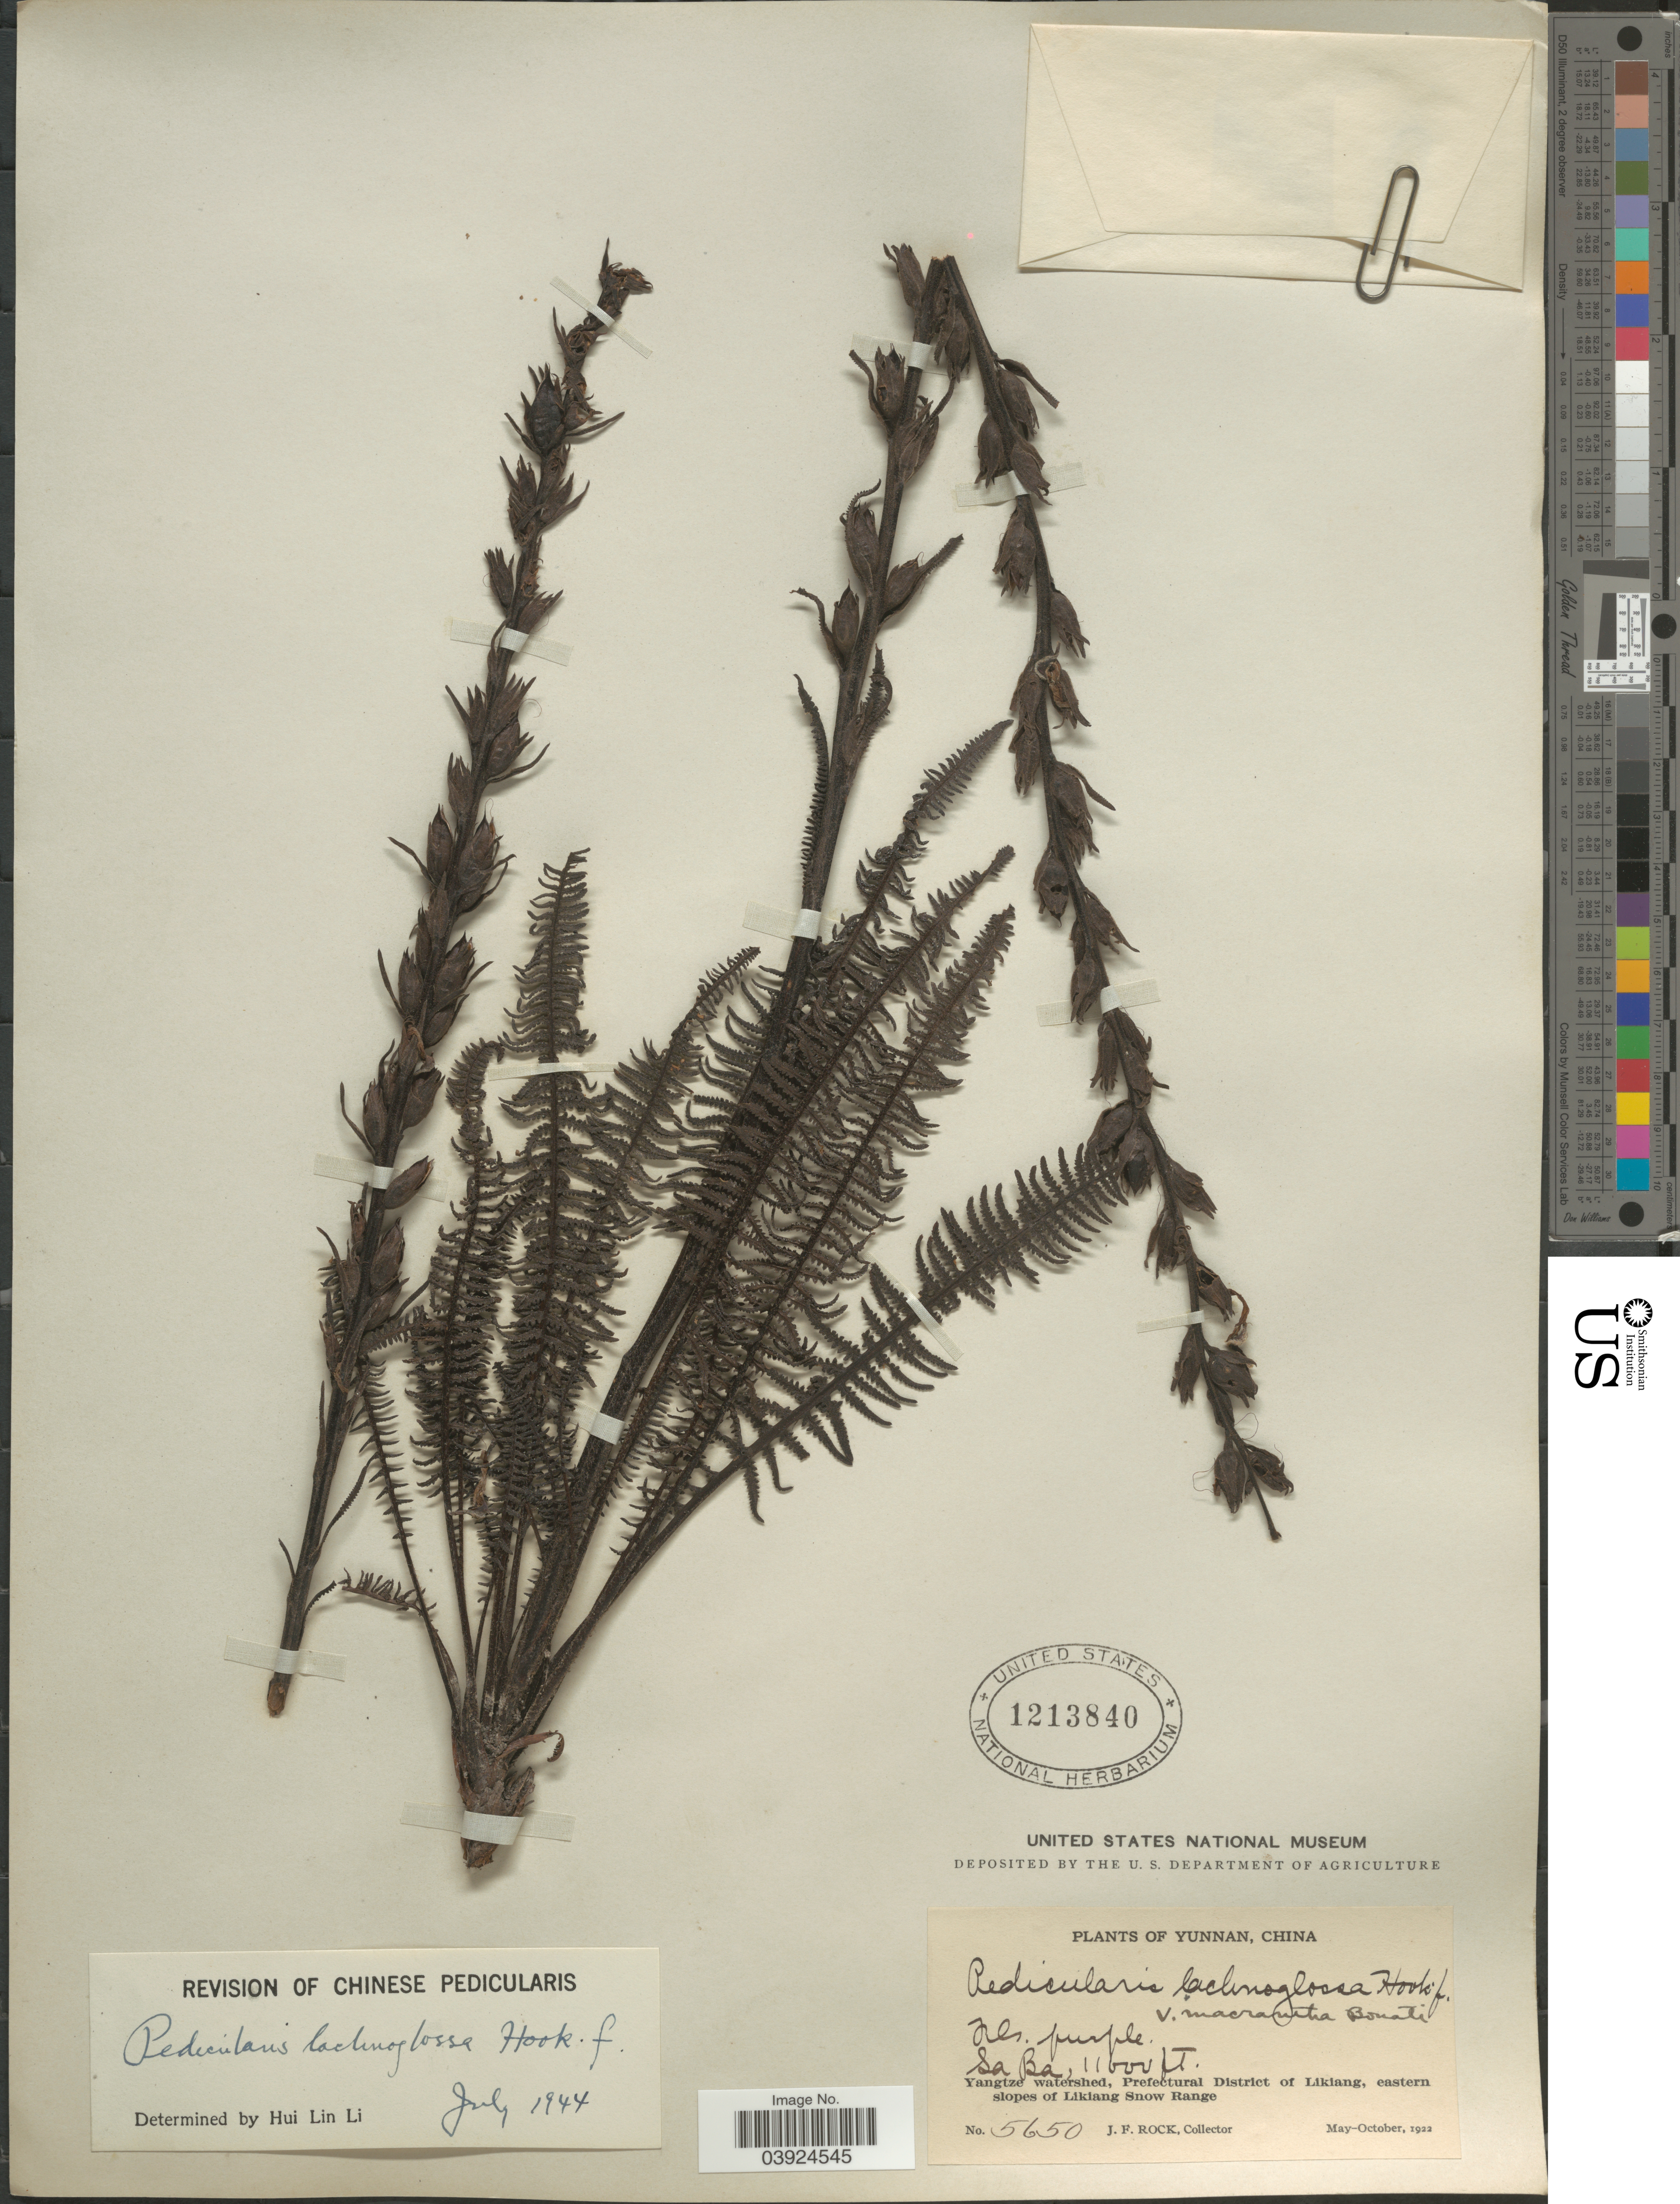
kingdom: Plantae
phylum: Tracheophyta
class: Magnoliopsida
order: Lamiales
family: Orobanchaceae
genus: Pedicularis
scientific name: Pedicularis lachnoglossa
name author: Hook. f.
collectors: J. Rock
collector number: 5650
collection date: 1922-05/1922-10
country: China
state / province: Yunnan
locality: Sa Ba. Yangtze watershed, Prefectural District of Likiang, eastern slopes of Likiang Snow Range.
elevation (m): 3353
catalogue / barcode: US 1213840